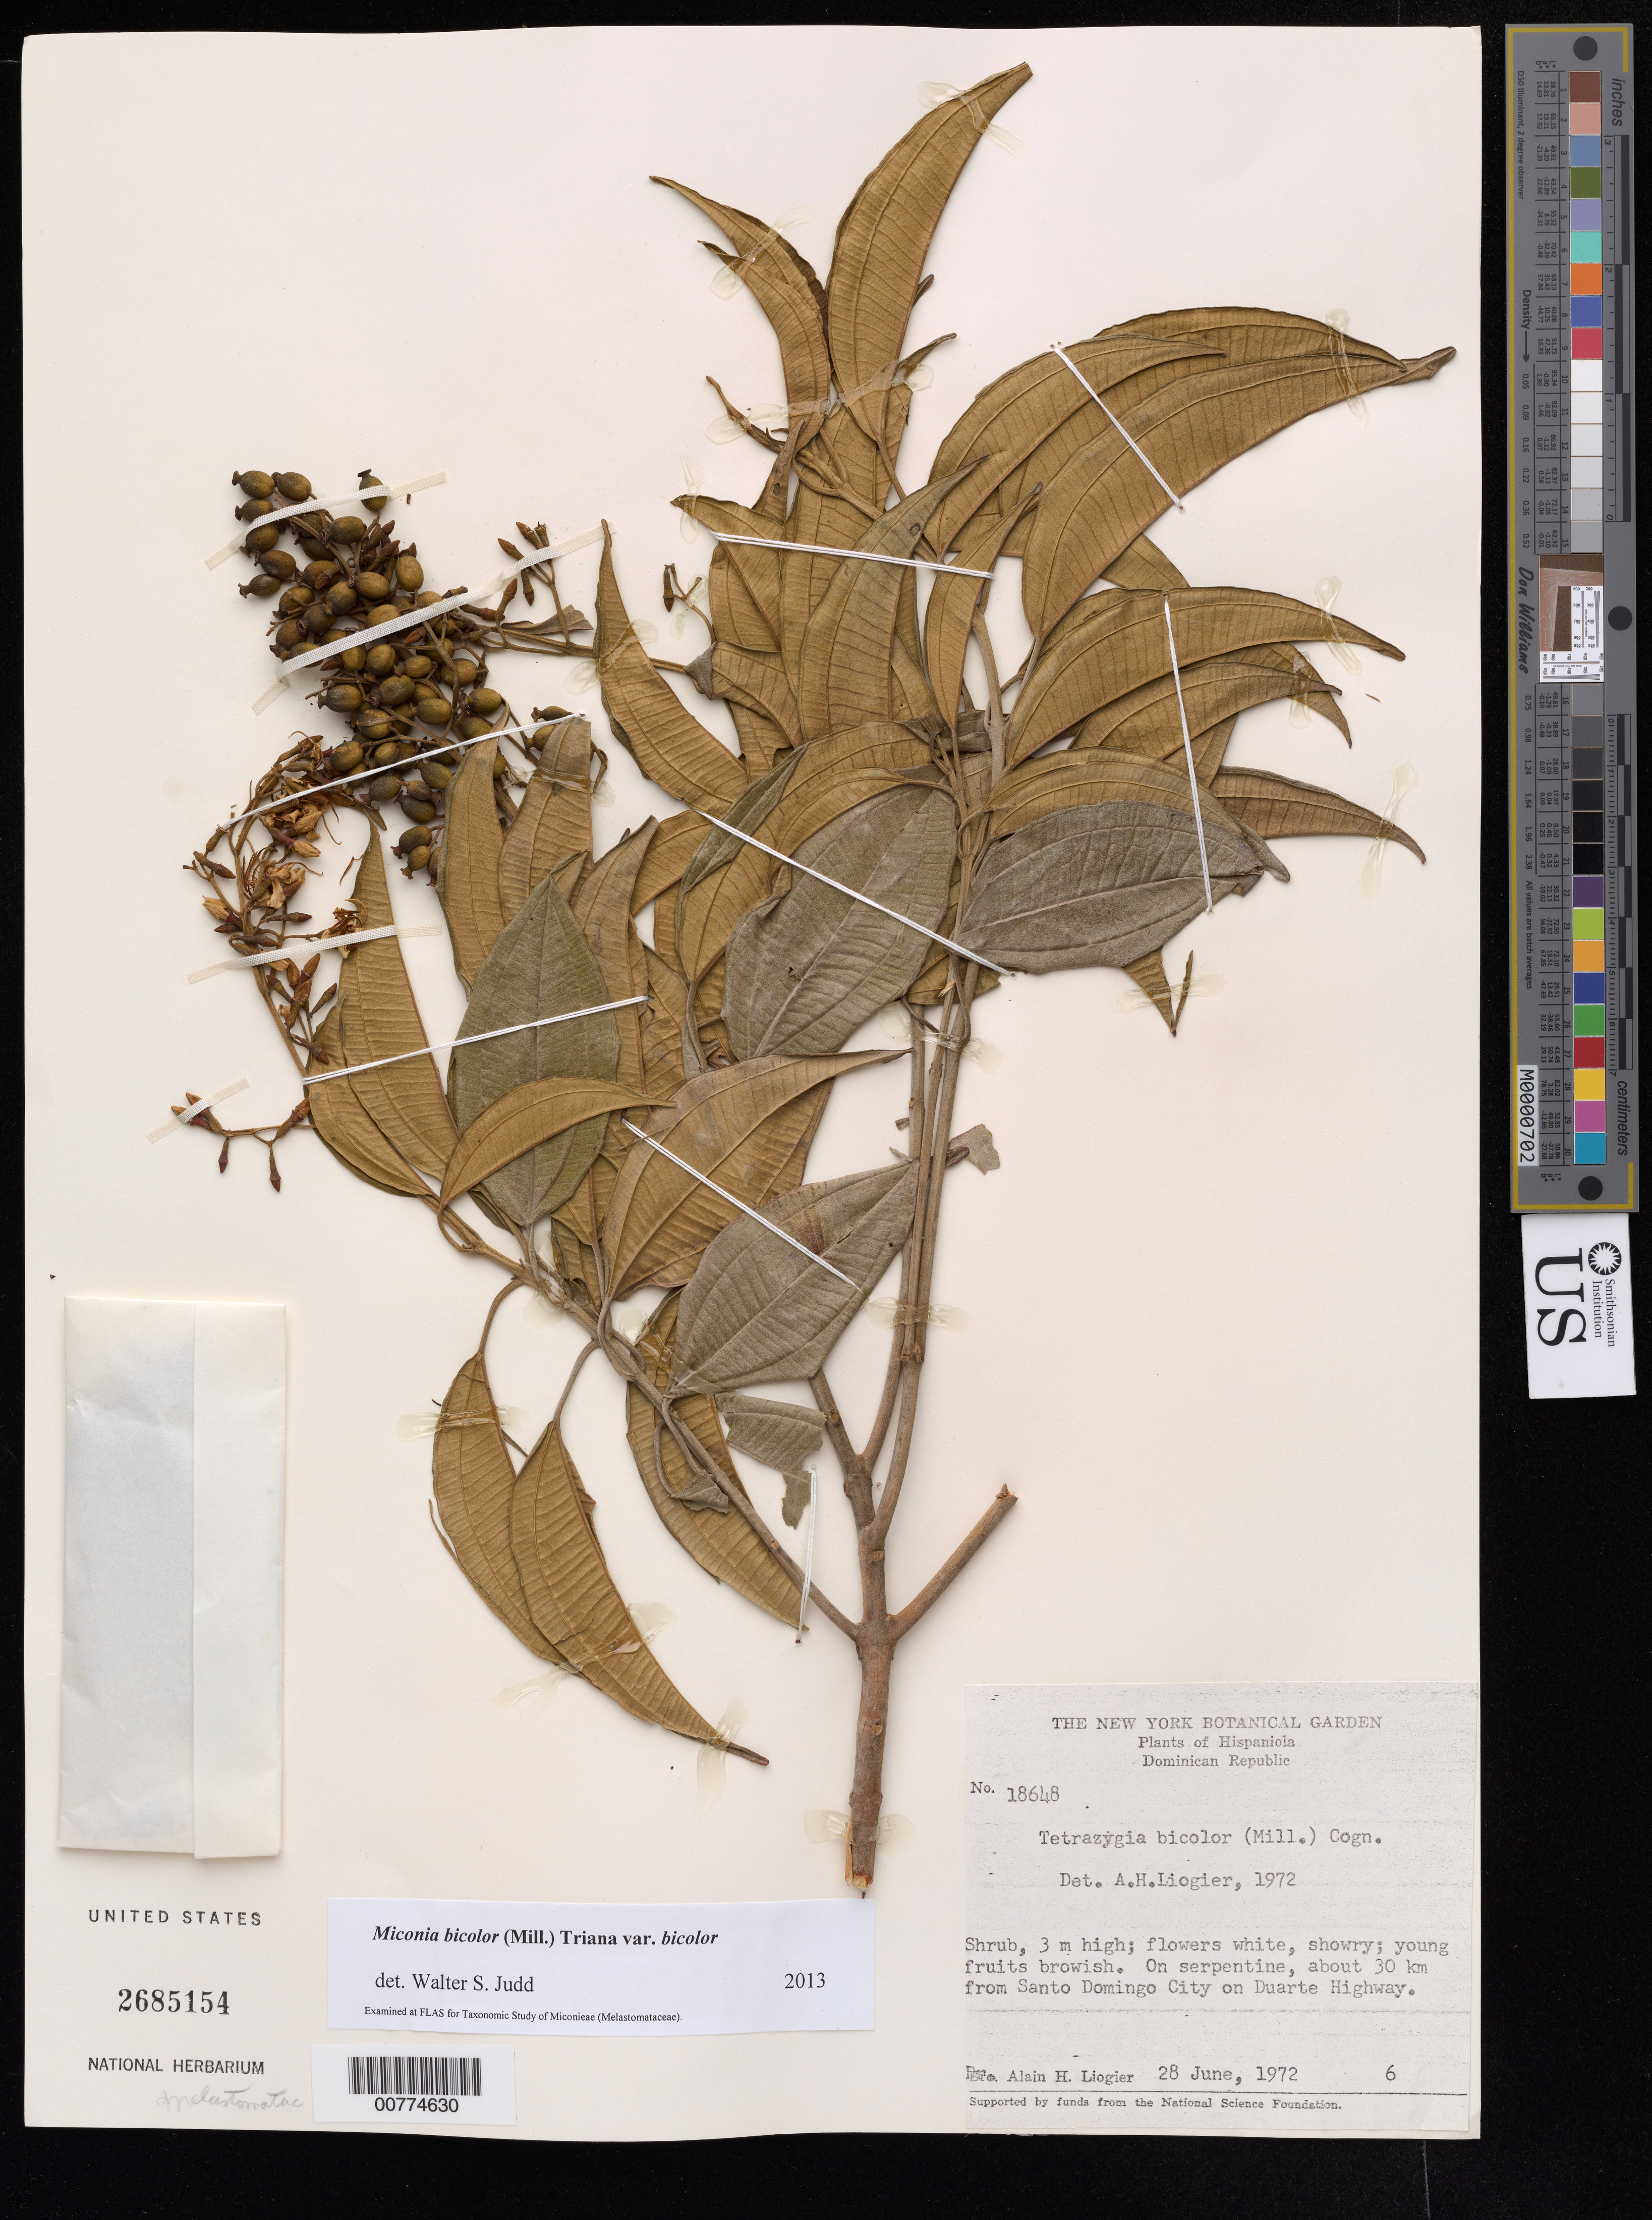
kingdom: Plantae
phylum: Tracheophyta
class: Magnoliopsida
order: Myrtales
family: Melastomataceae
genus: Miconia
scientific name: Miconia bicolor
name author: (Mill.) Triana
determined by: Judd, Walter S.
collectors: A. H. Liogier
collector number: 18648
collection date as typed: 28 Jun 1972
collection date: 1972-06-28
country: Dominican Republic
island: Hispaniola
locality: About 30 km from Santo Domingo City on Duarte Highway.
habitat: On serpentine.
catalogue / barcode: US 2685154